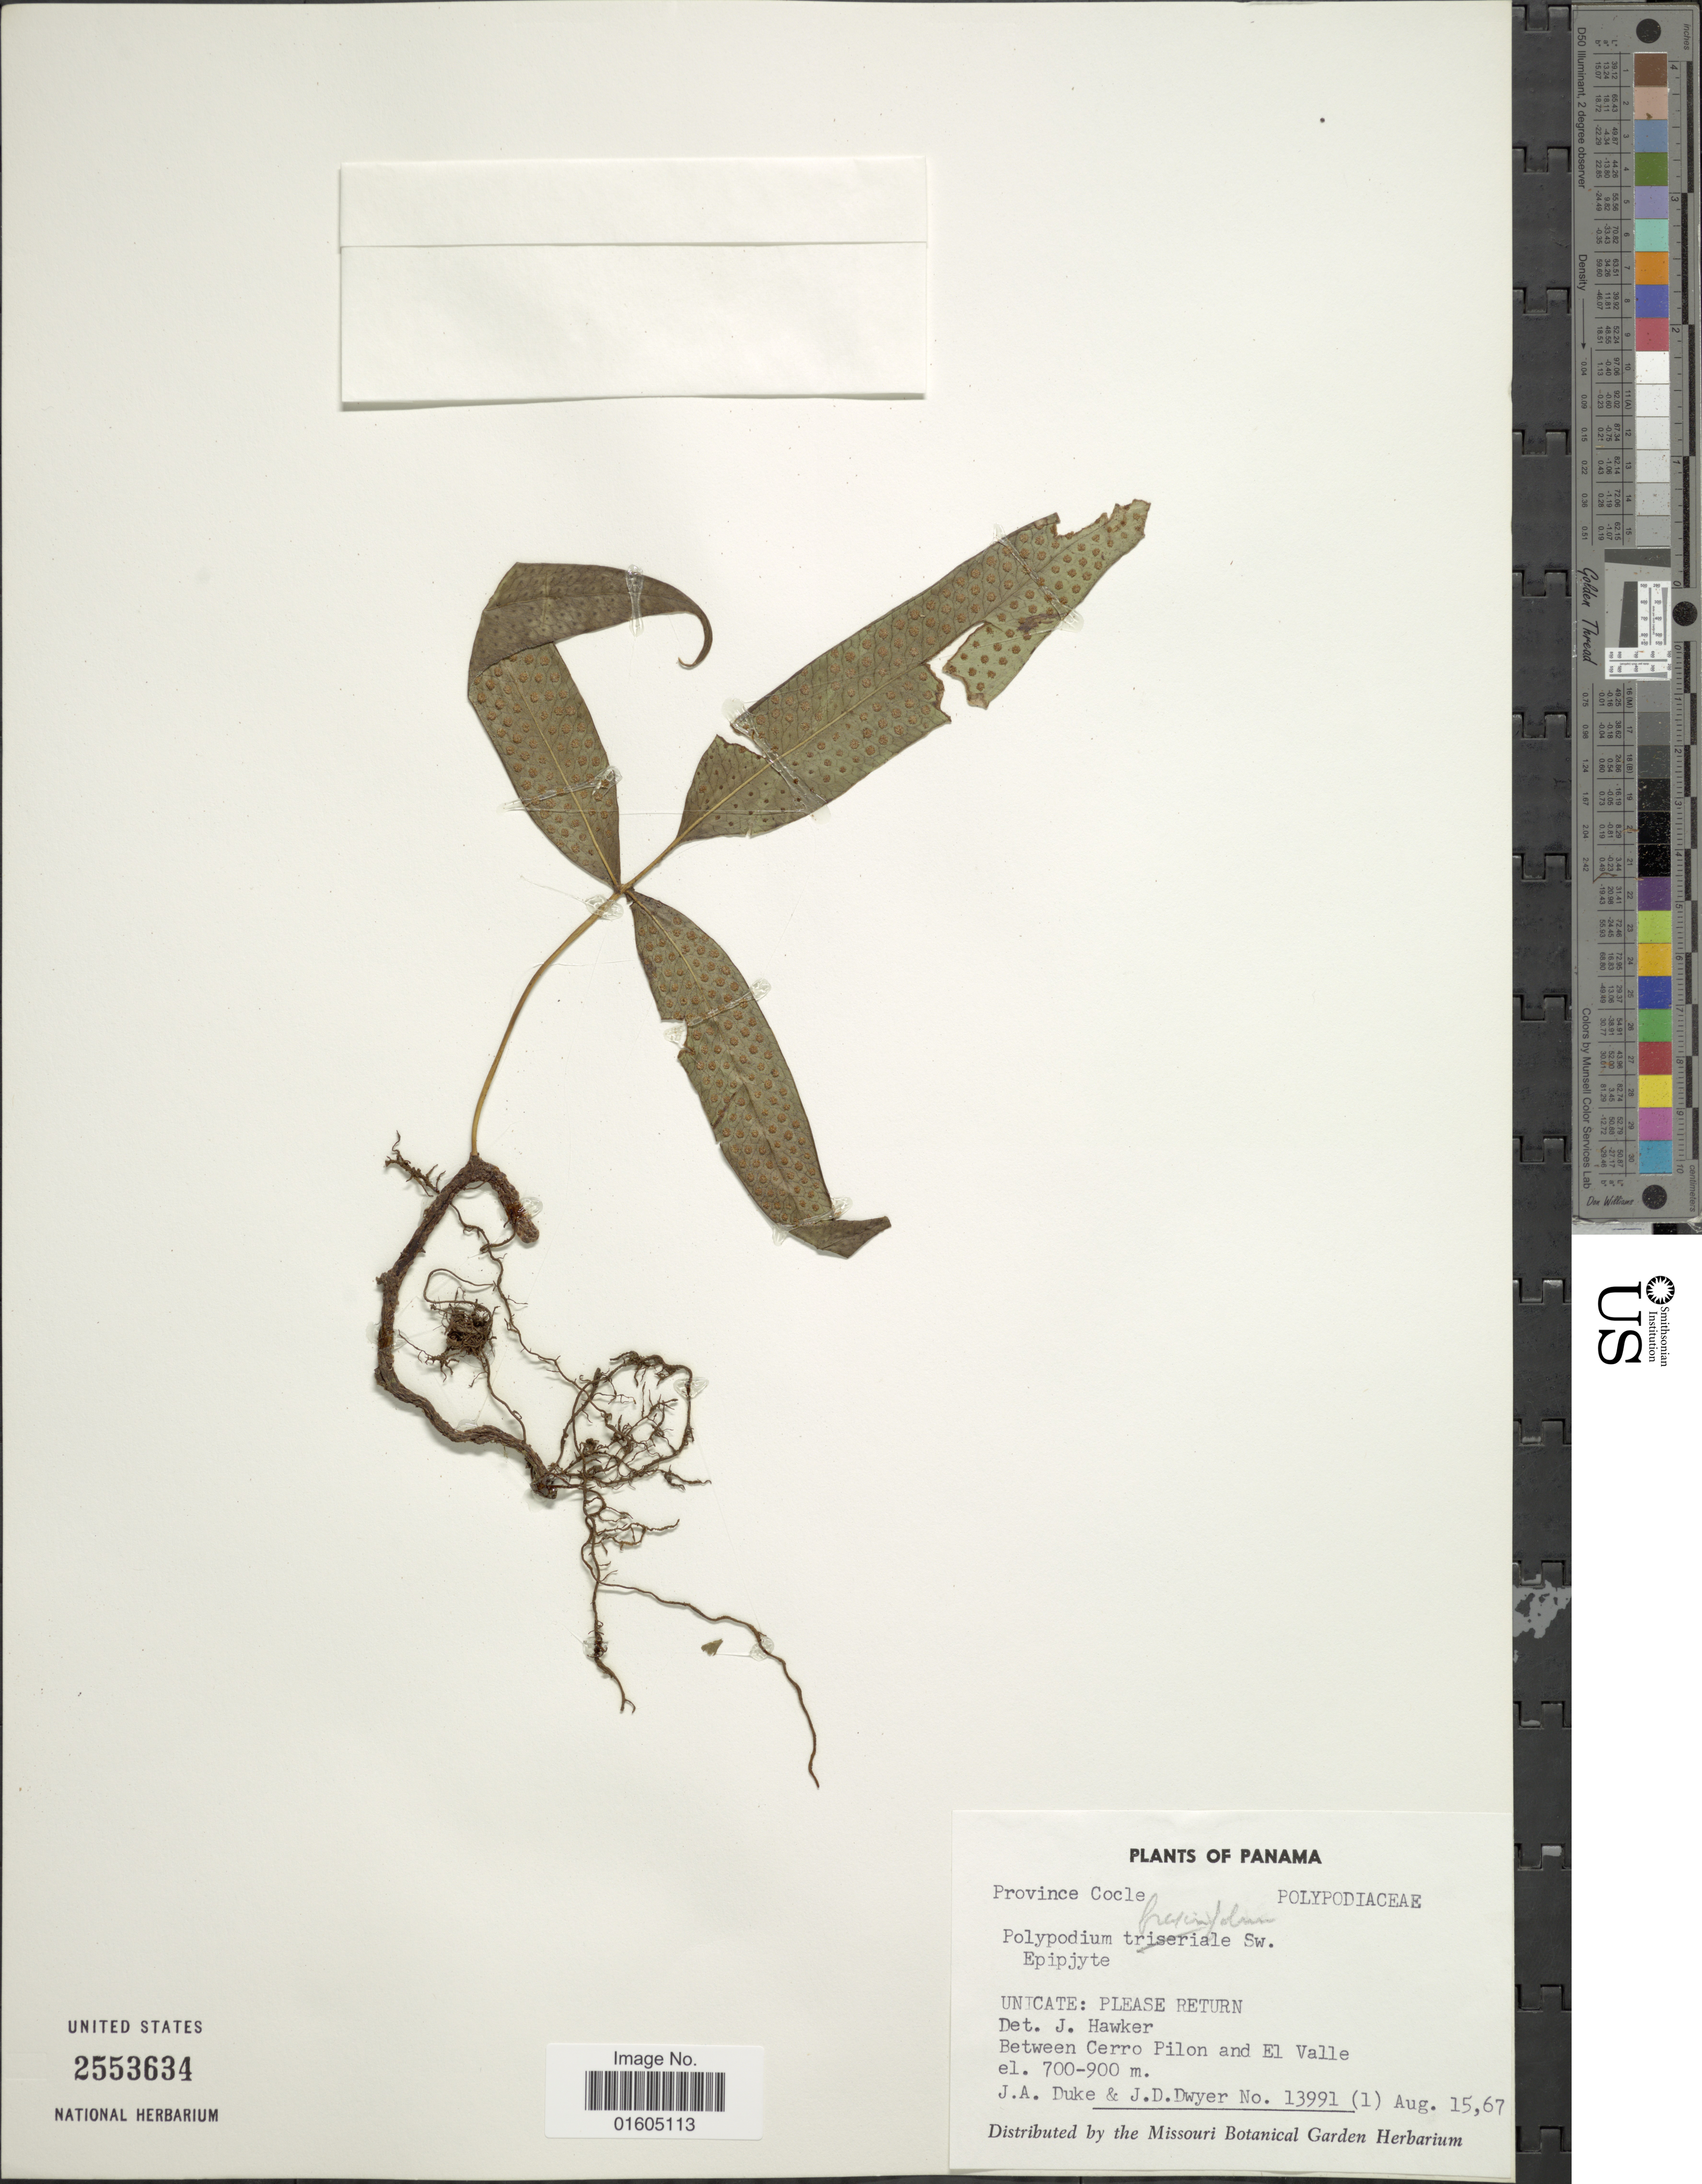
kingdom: Plantae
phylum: Tracheophyta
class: Polypodiopsida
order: Polypodiales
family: Polypodiaceae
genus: Serpocaulon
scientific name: Serpocaulon fraxinifolium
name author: (Jacq.) A.R. Sm.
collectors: J. A. Duke & J. D. Dwyer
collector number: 13991 (1)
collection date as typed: Transcribed d/m/y: 15/8/67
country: Panama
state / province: Coclé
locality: Panama. Province Cocle. Between Cerro Pilon and El Valle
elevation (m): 700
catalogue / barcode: US 2553634